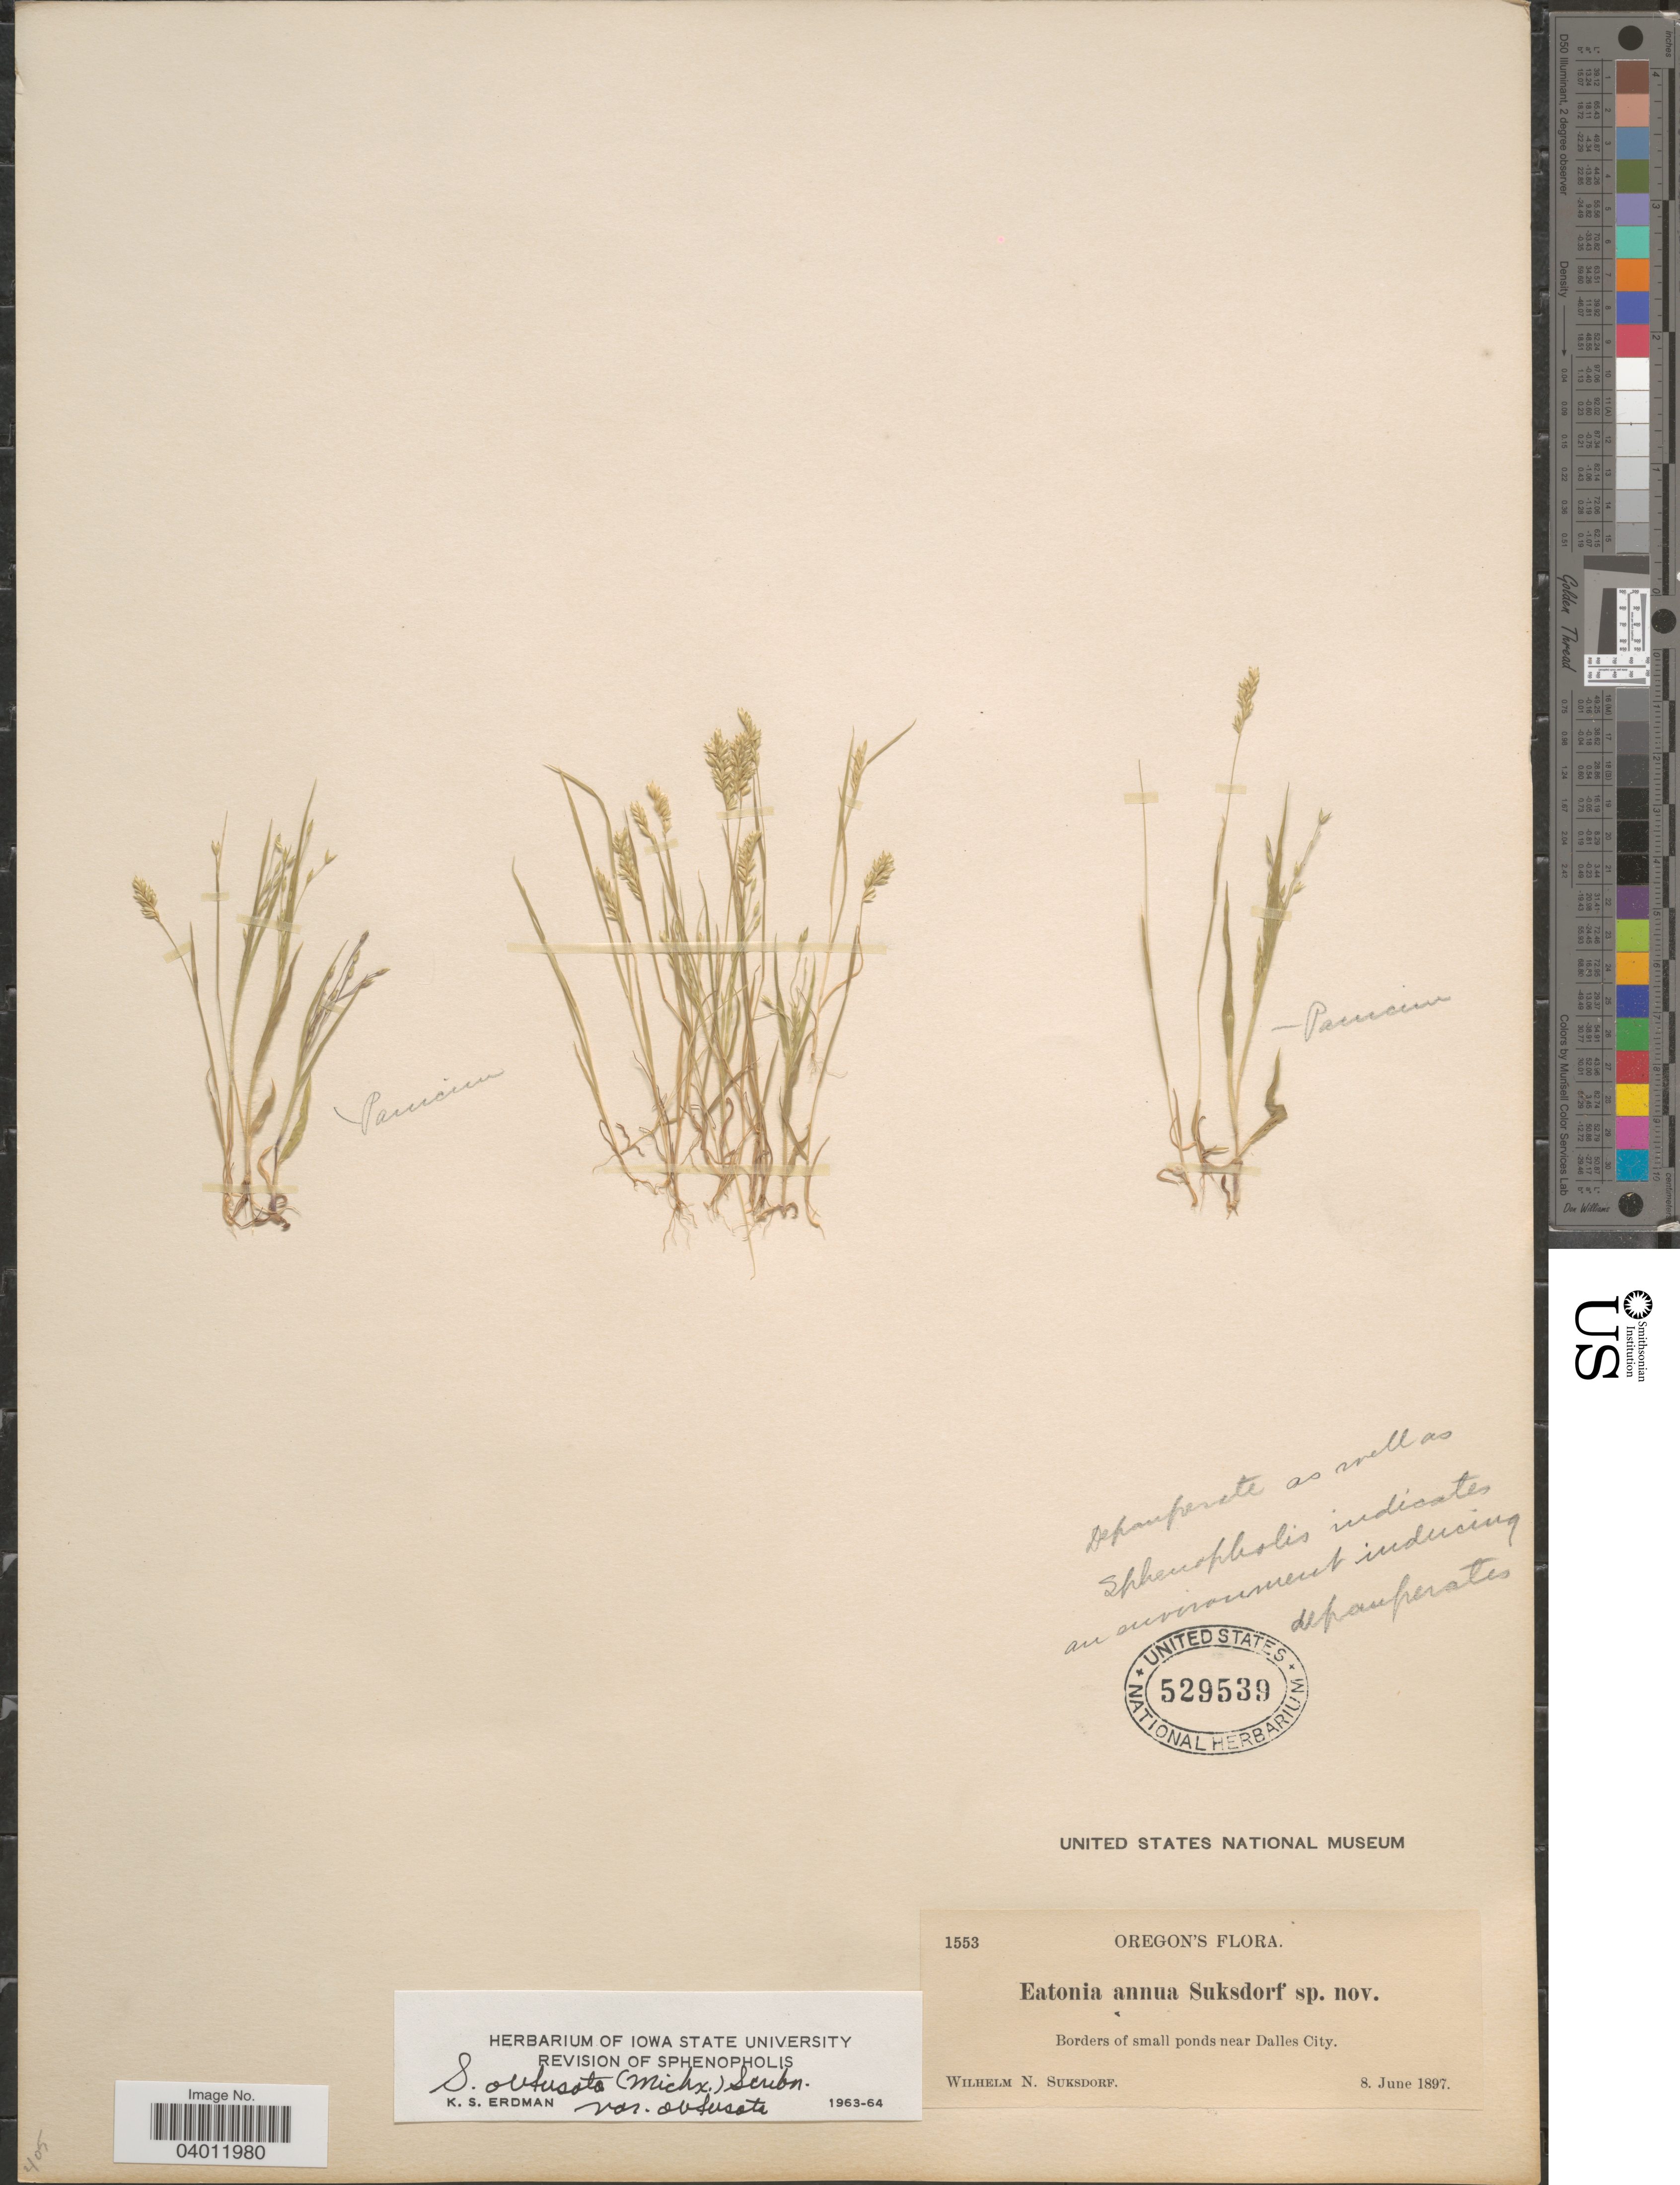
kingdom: Plantae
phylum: Tracheophyta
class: Liliopsida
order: Poales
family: Poaceae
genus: Sphenopholis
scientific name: Sphenopholis obtusata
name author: (Michx.) Scribn.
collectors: W. N. Suksdorf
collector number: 1553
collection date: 1897-06-08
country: United States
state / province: Oregon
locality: Borders of small ponds near Dalles City.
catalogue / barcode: US 529539